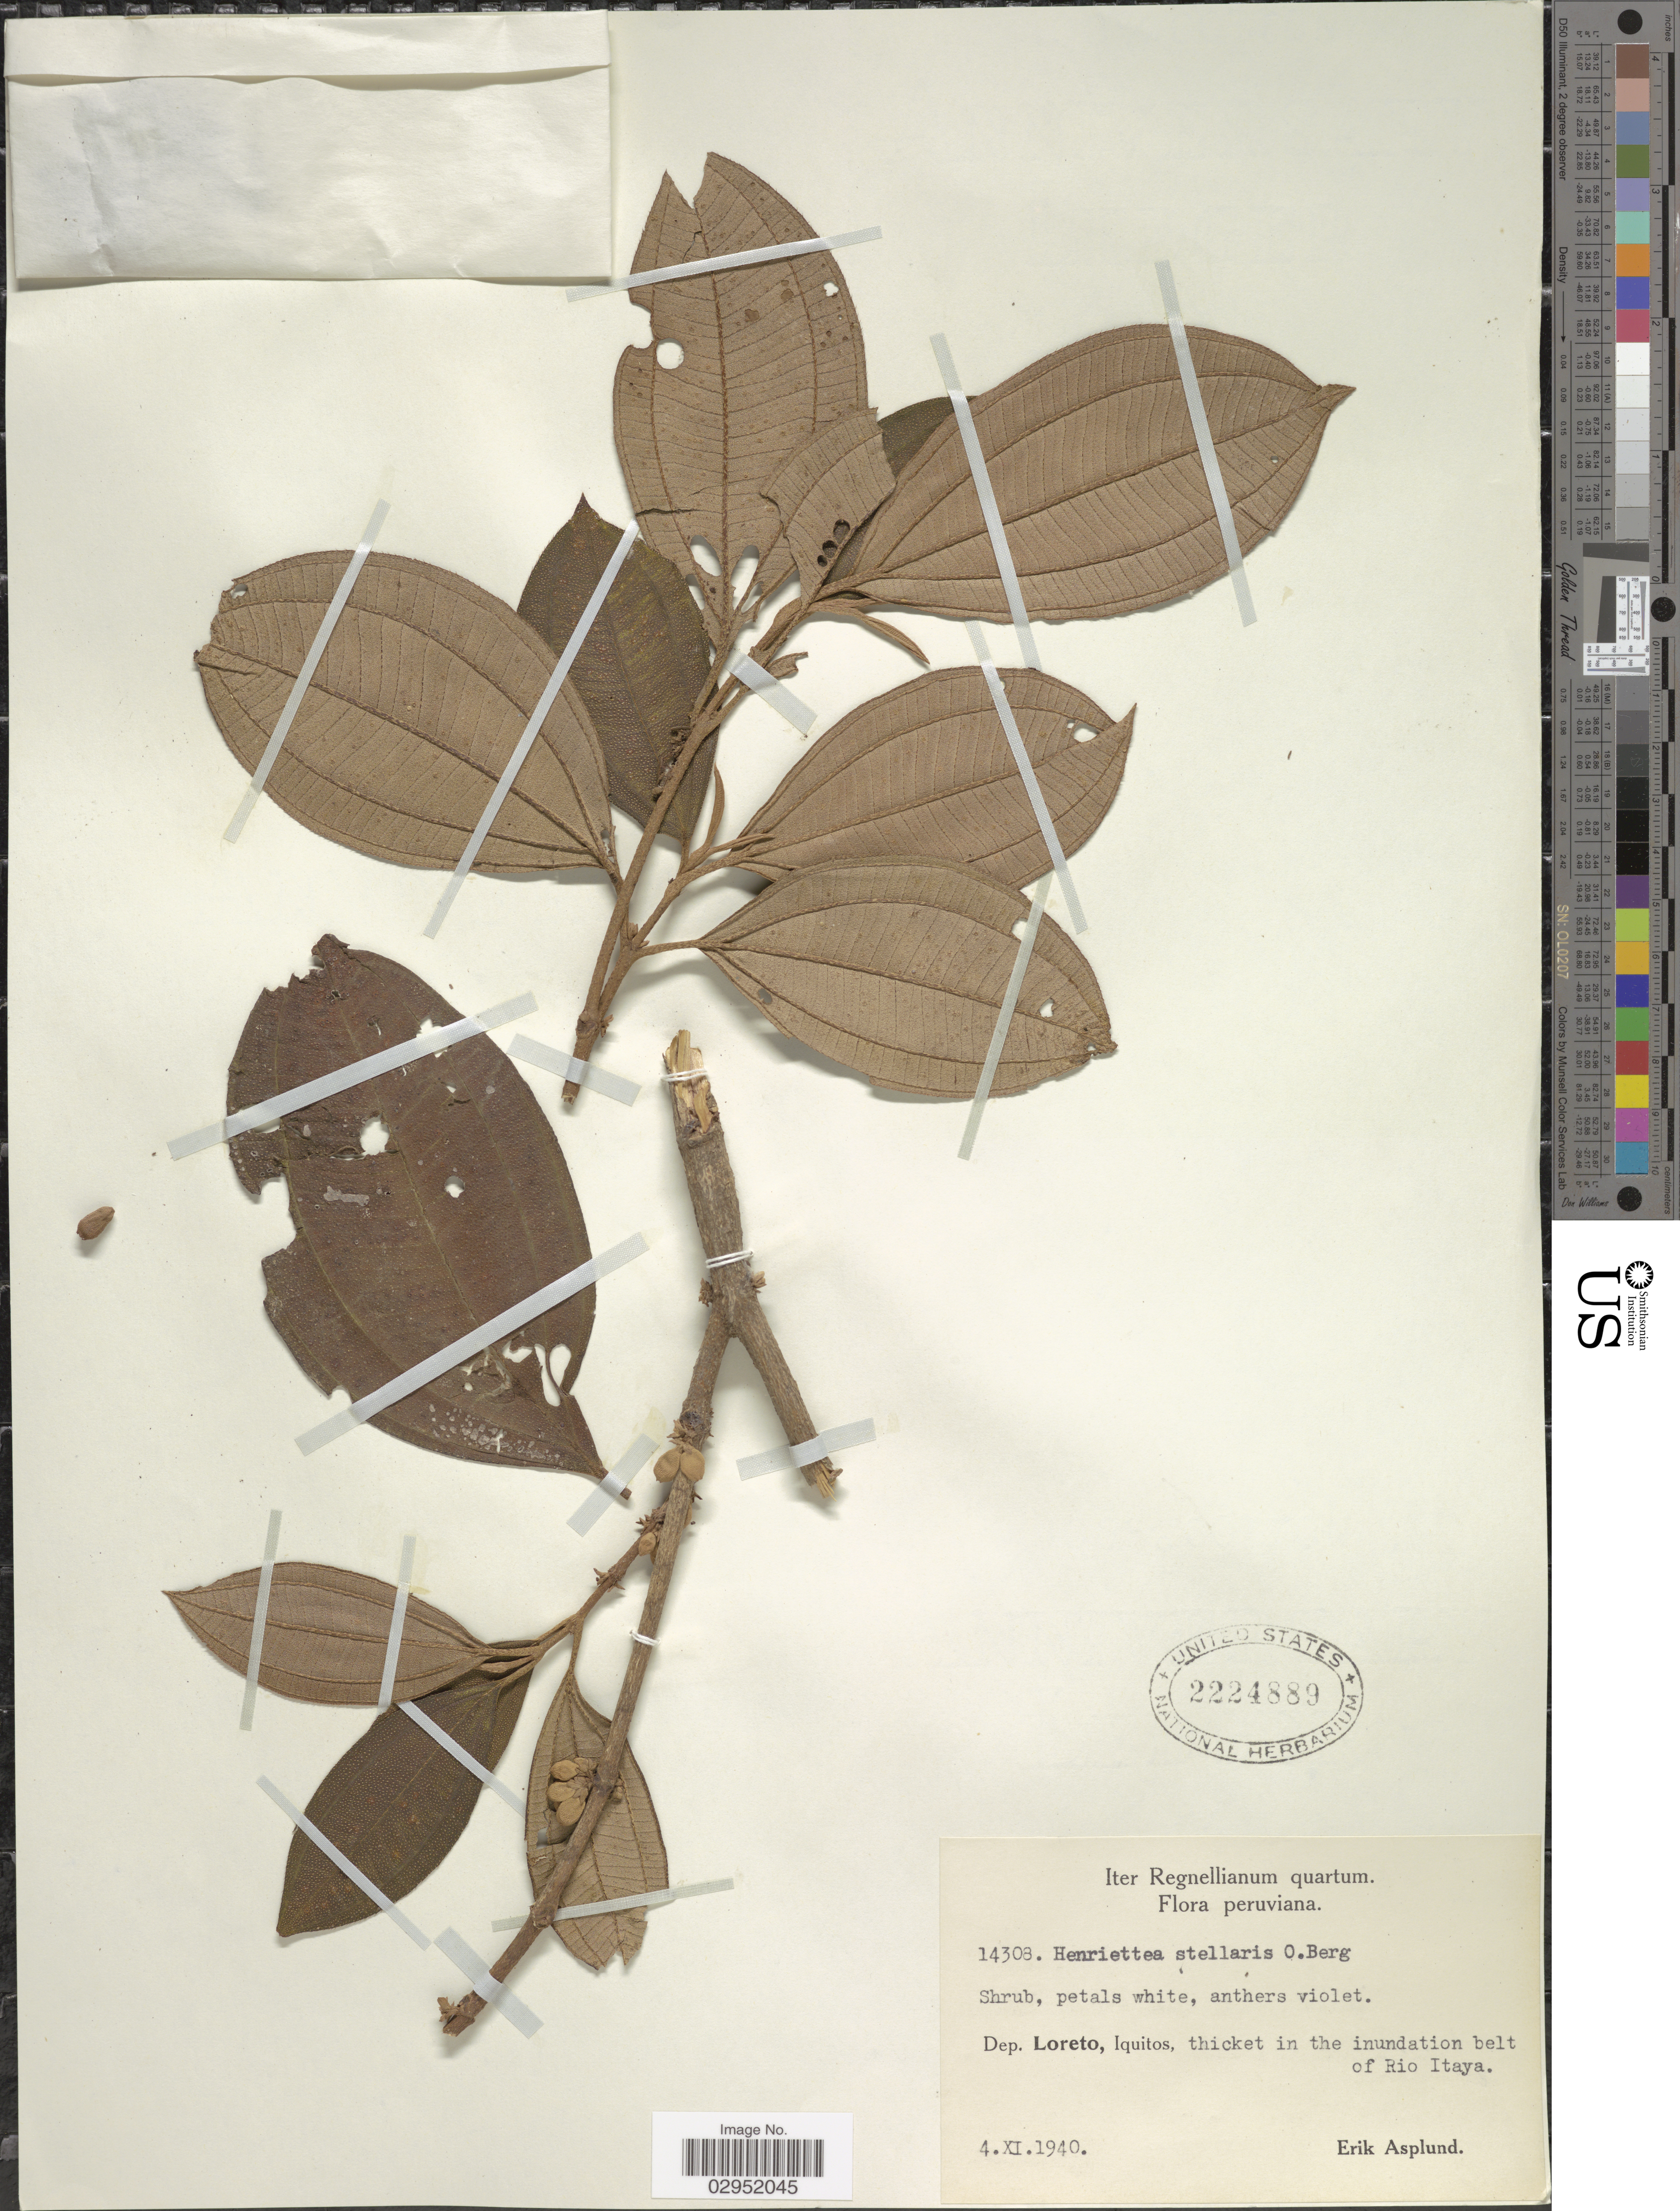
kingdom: Plantae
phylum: Tracheophyta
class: Magnoliopsida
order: Myrtales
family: Melastomataceae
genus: Henriettea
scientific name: Henriettea stellaris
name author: O. Berg ex Triana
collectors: E. Asplund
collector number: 14308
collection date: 1940-11-04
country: Peru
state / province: Loreto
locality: Dep. Loreto, Iquitos, thicket in the inundation belt of Rio Itaya.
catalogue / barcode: US 2224889